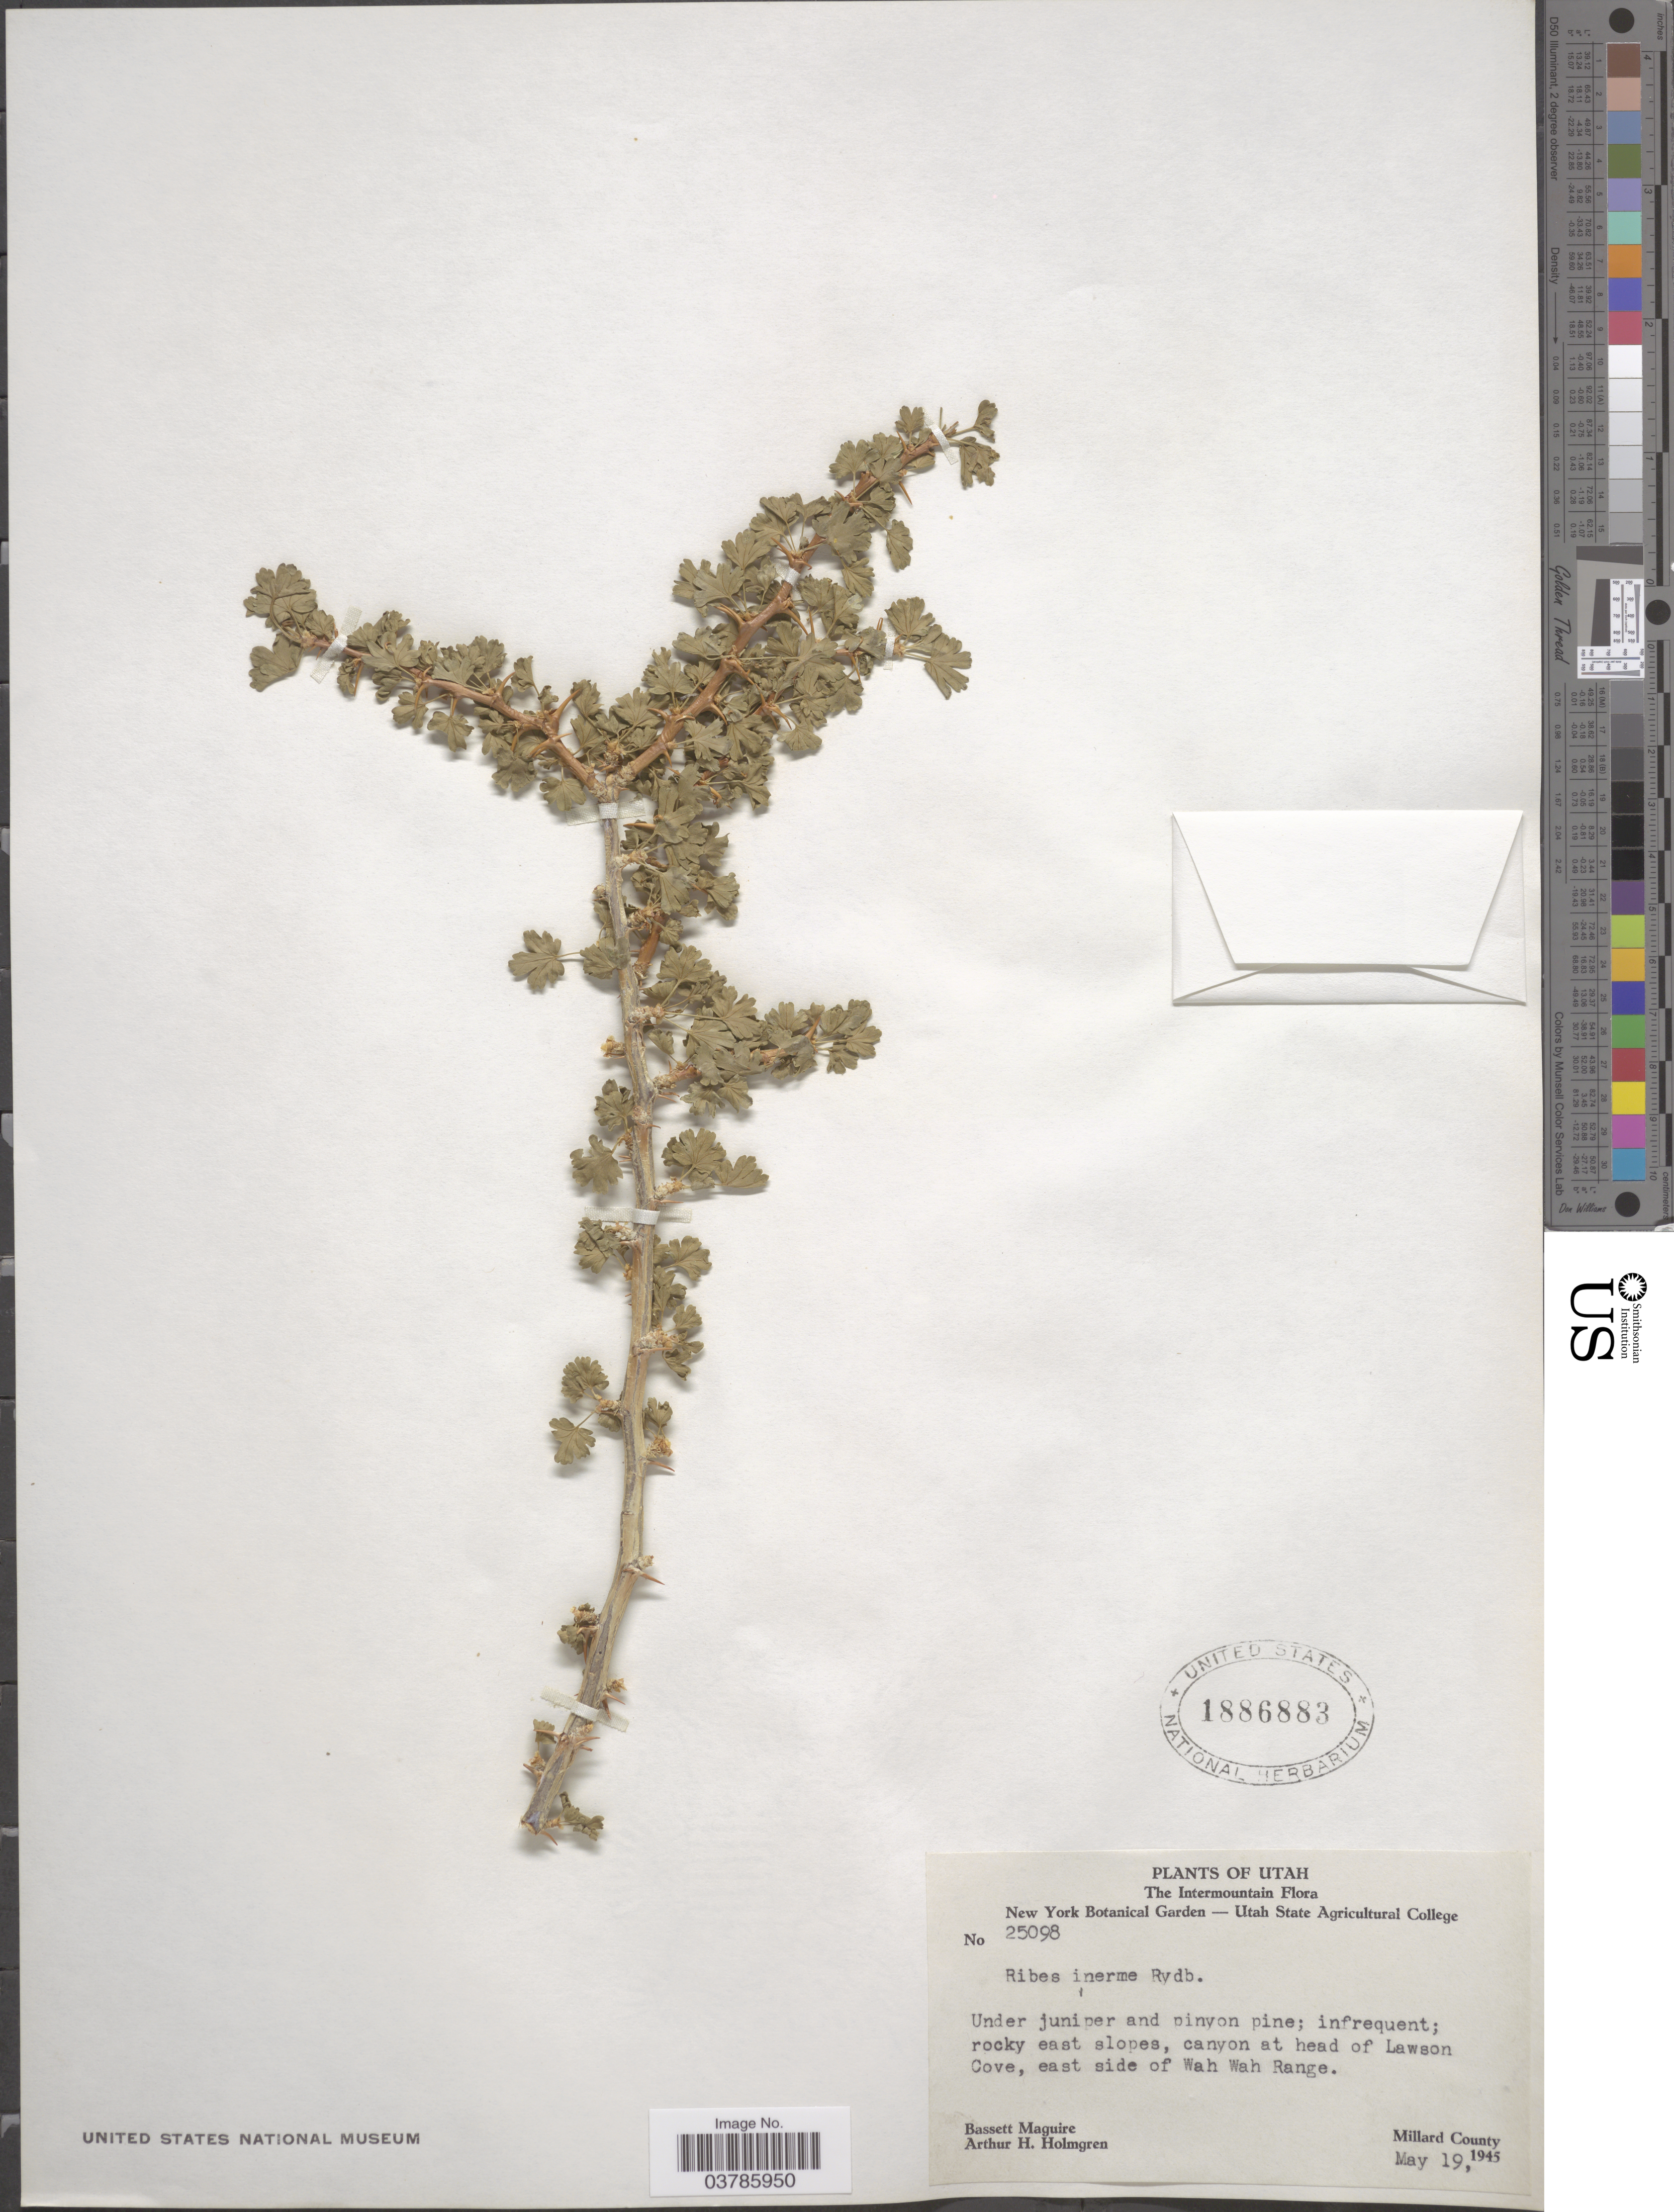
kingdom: Plantae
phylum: Tracheophyta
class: Magnoliopsida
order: Saxifragales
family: Grossulariaceae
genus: Ribes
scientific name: Ribes inerme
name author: Rydb.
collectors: B. Maguire & A. H. Holmgren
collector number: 25098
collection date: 1945-05-19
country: United States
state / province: Utah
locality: Intermountain. Rocky east slopes, canyon at head of Lawson Cove, east side of Wah Wah Range. Millard County.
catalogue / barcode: US 1886883